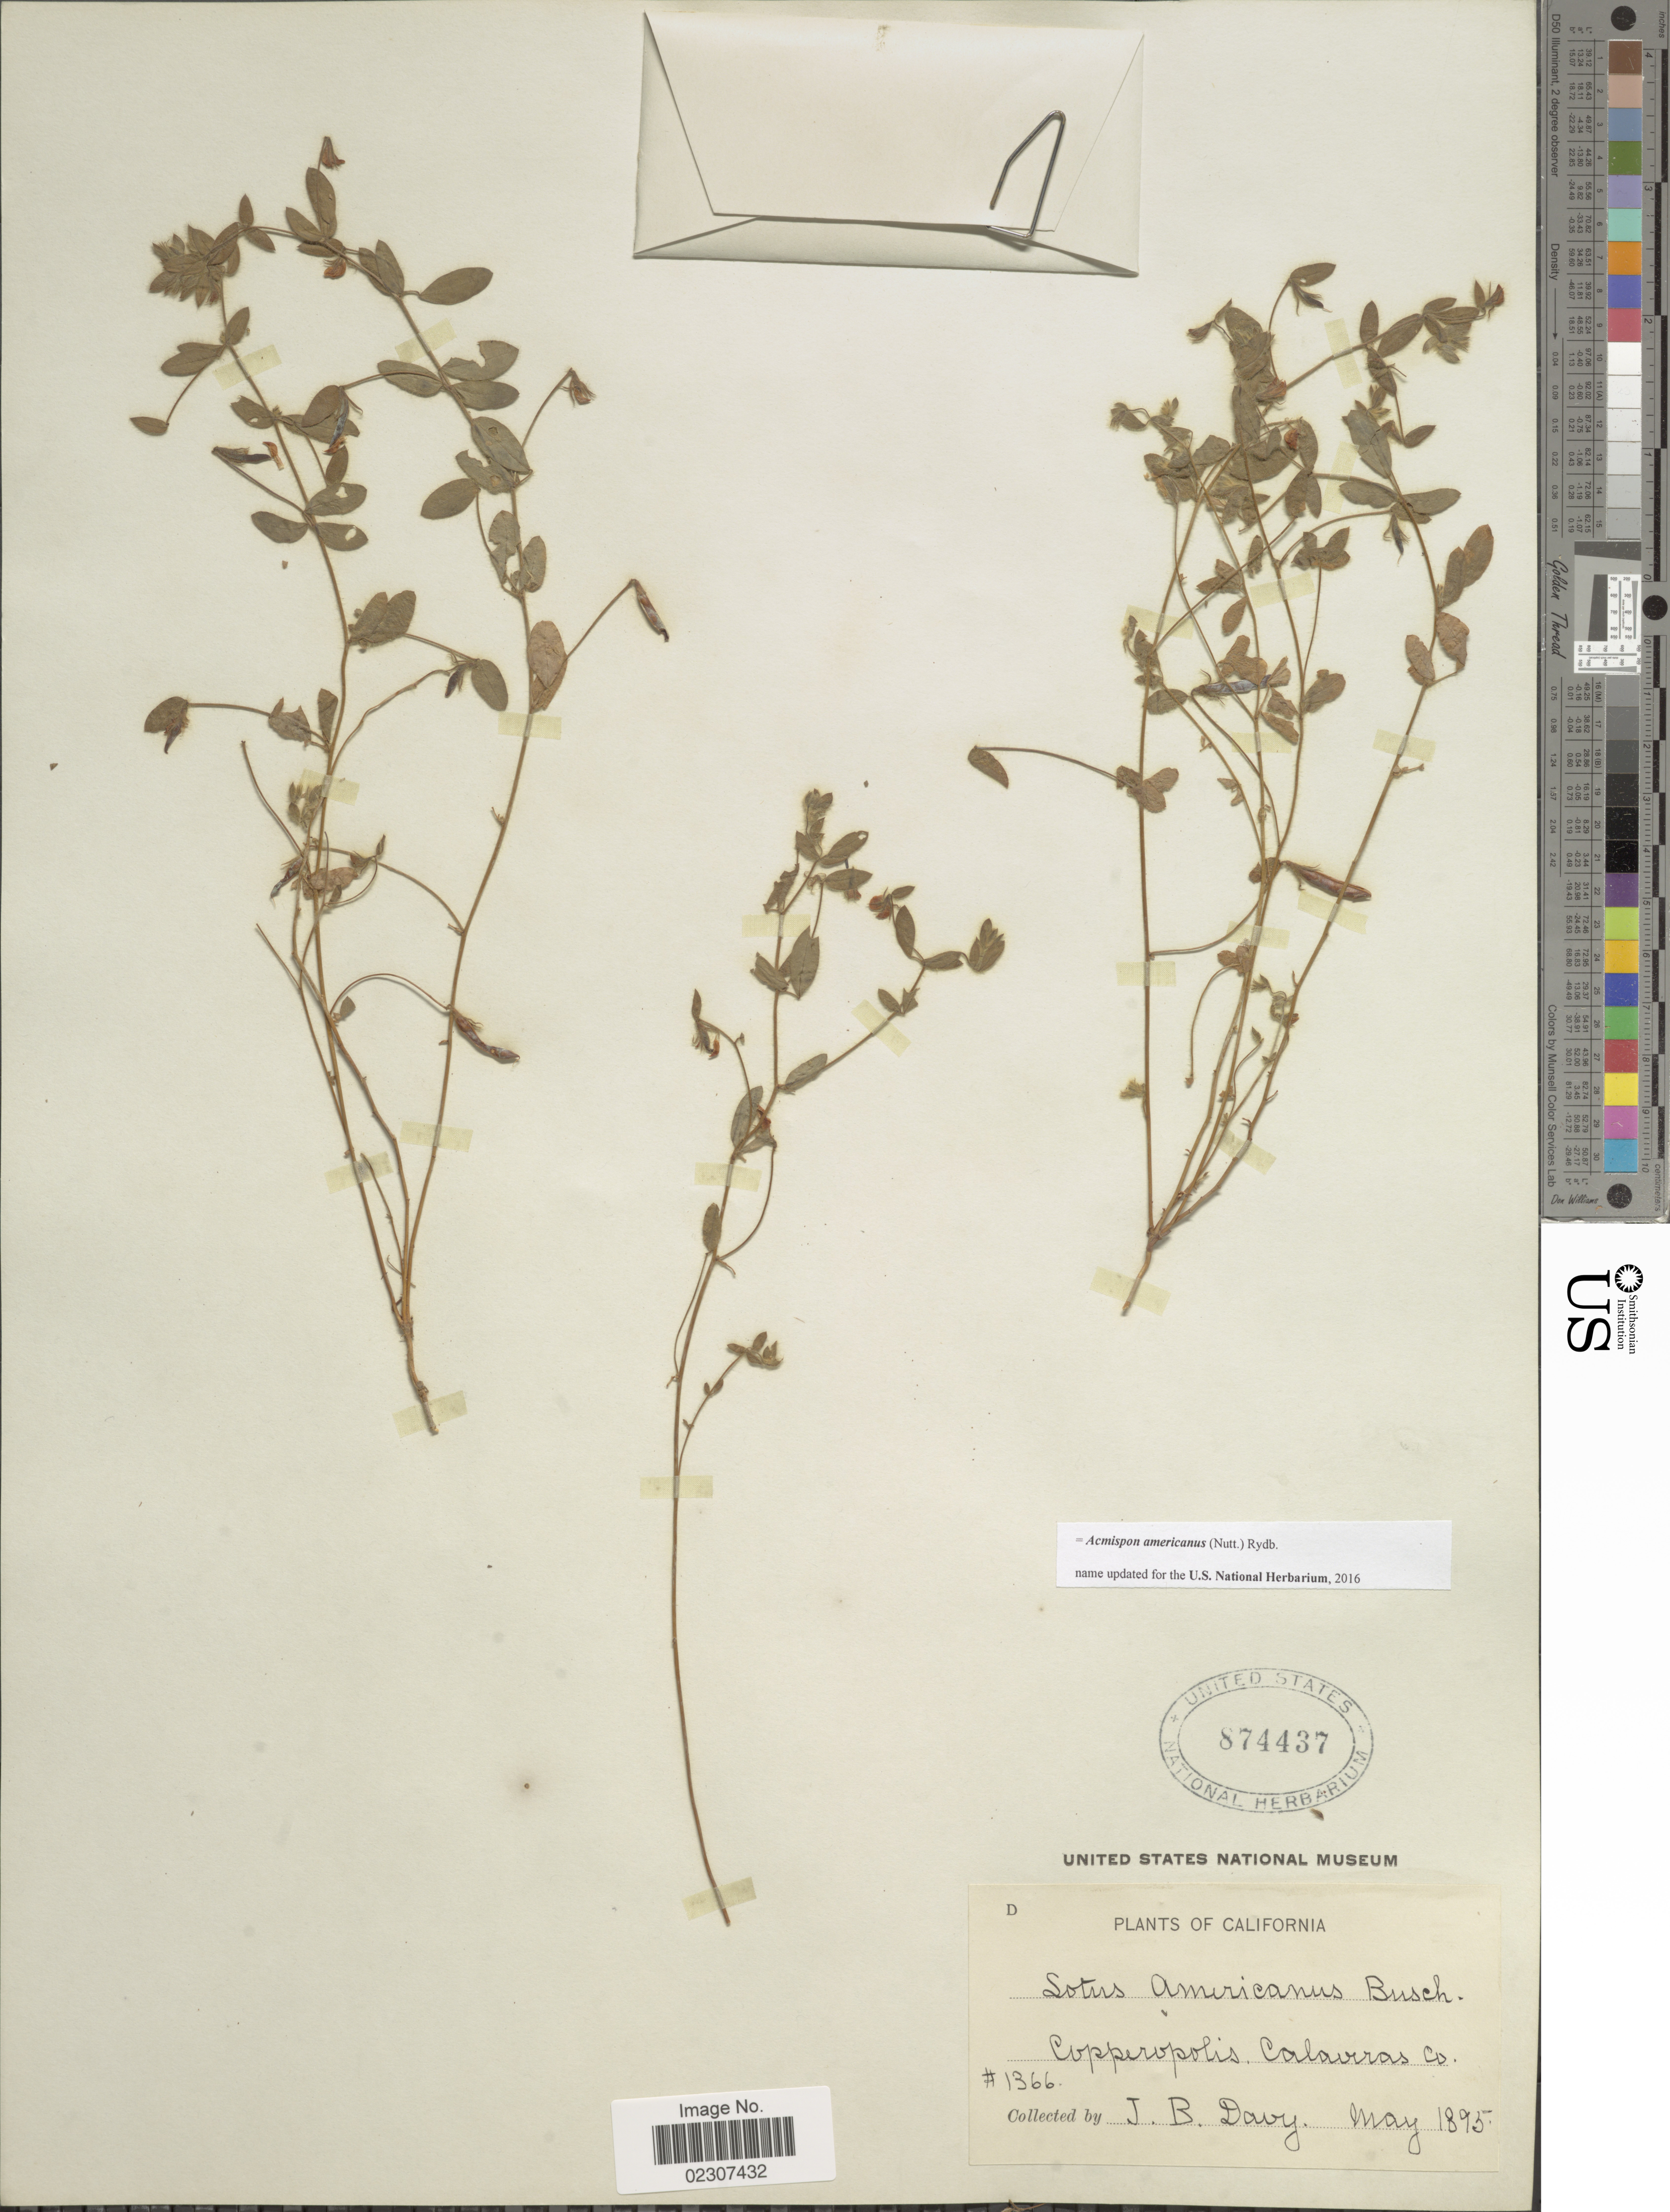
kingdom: Plantae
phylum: Tracheophyta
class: Magnoliopsida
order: Fabales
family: Fabaceae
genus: Acmispon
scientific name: Acmispon americanus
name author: (Nutt.) Rydb.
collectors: J. Burtt Davy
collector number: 1366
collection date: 1895-05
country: United States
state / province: California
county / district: Calaveras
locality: California, Copperopolis, Calaveras Co.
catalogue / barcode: US 874437